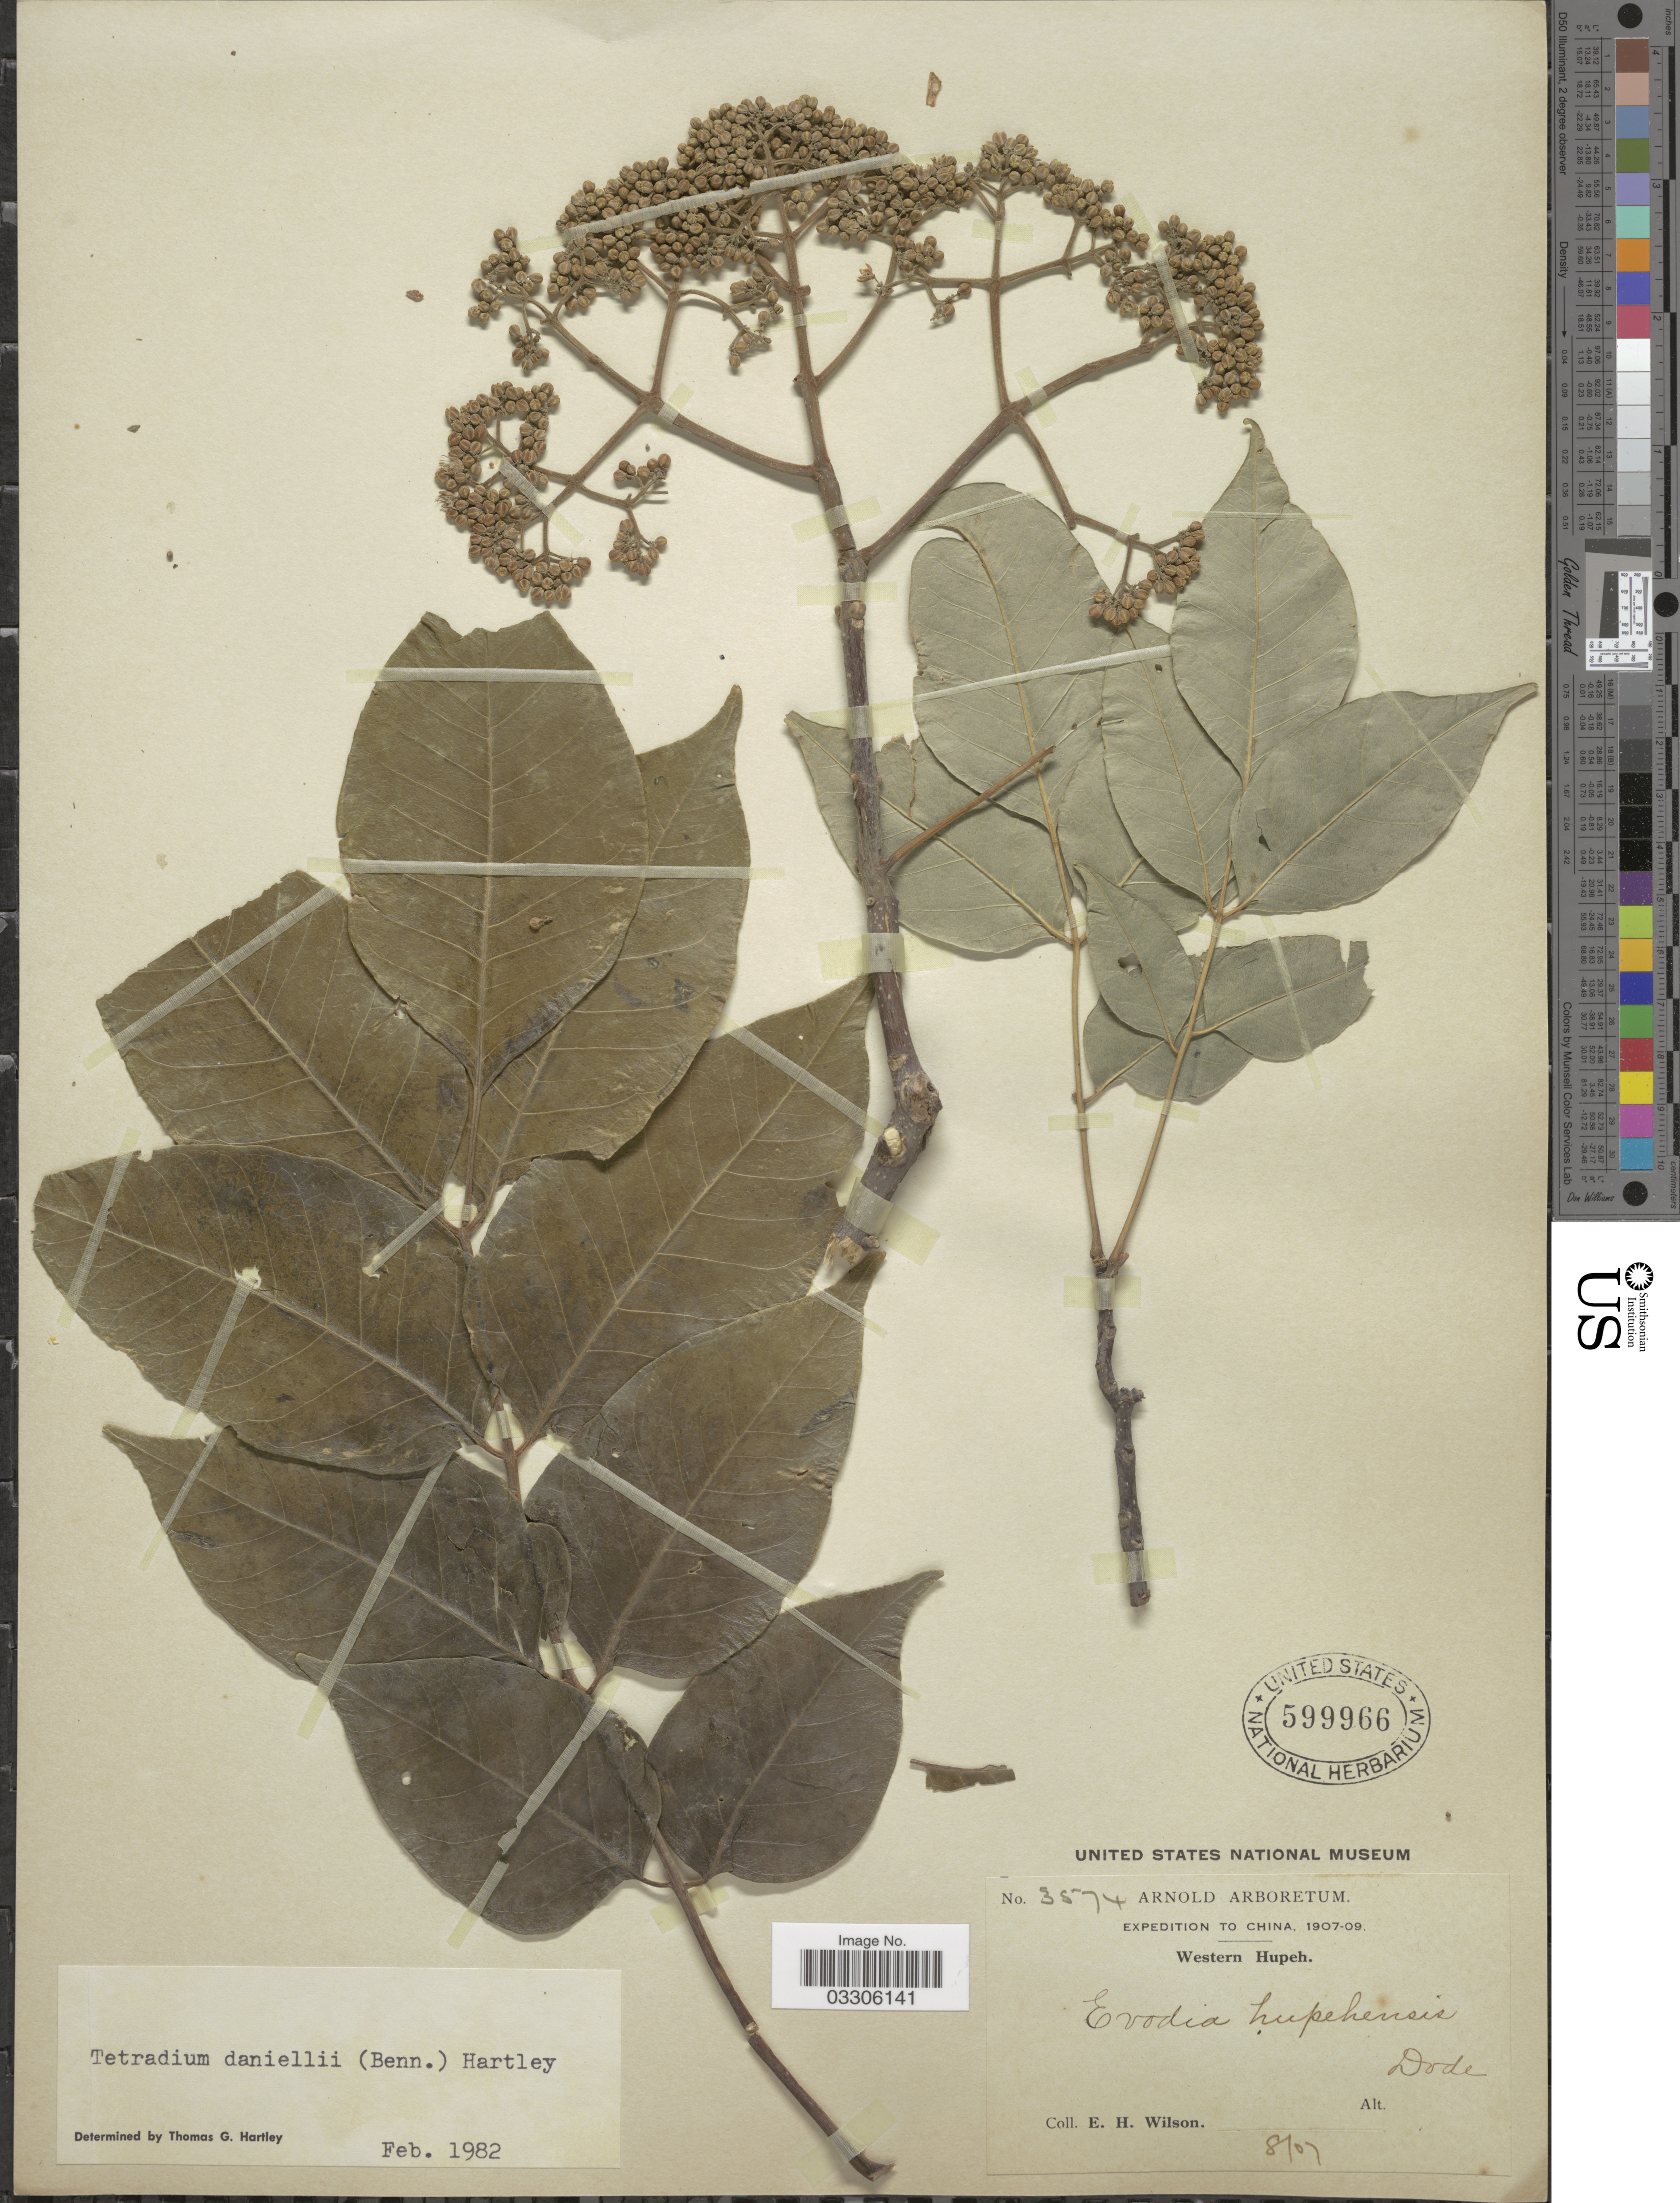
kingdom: Plantae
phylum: Tracheophyta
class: Magnoliopsida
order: Sapindales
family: Rutaceae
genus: Tetradium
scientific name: Tetradium daniellii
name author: (Benn.) T.G. Hartley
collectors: E. Wilson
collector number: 3574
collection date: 1907-08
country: China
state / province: Hubei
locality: Western Hupeh.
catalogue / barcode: US 599966